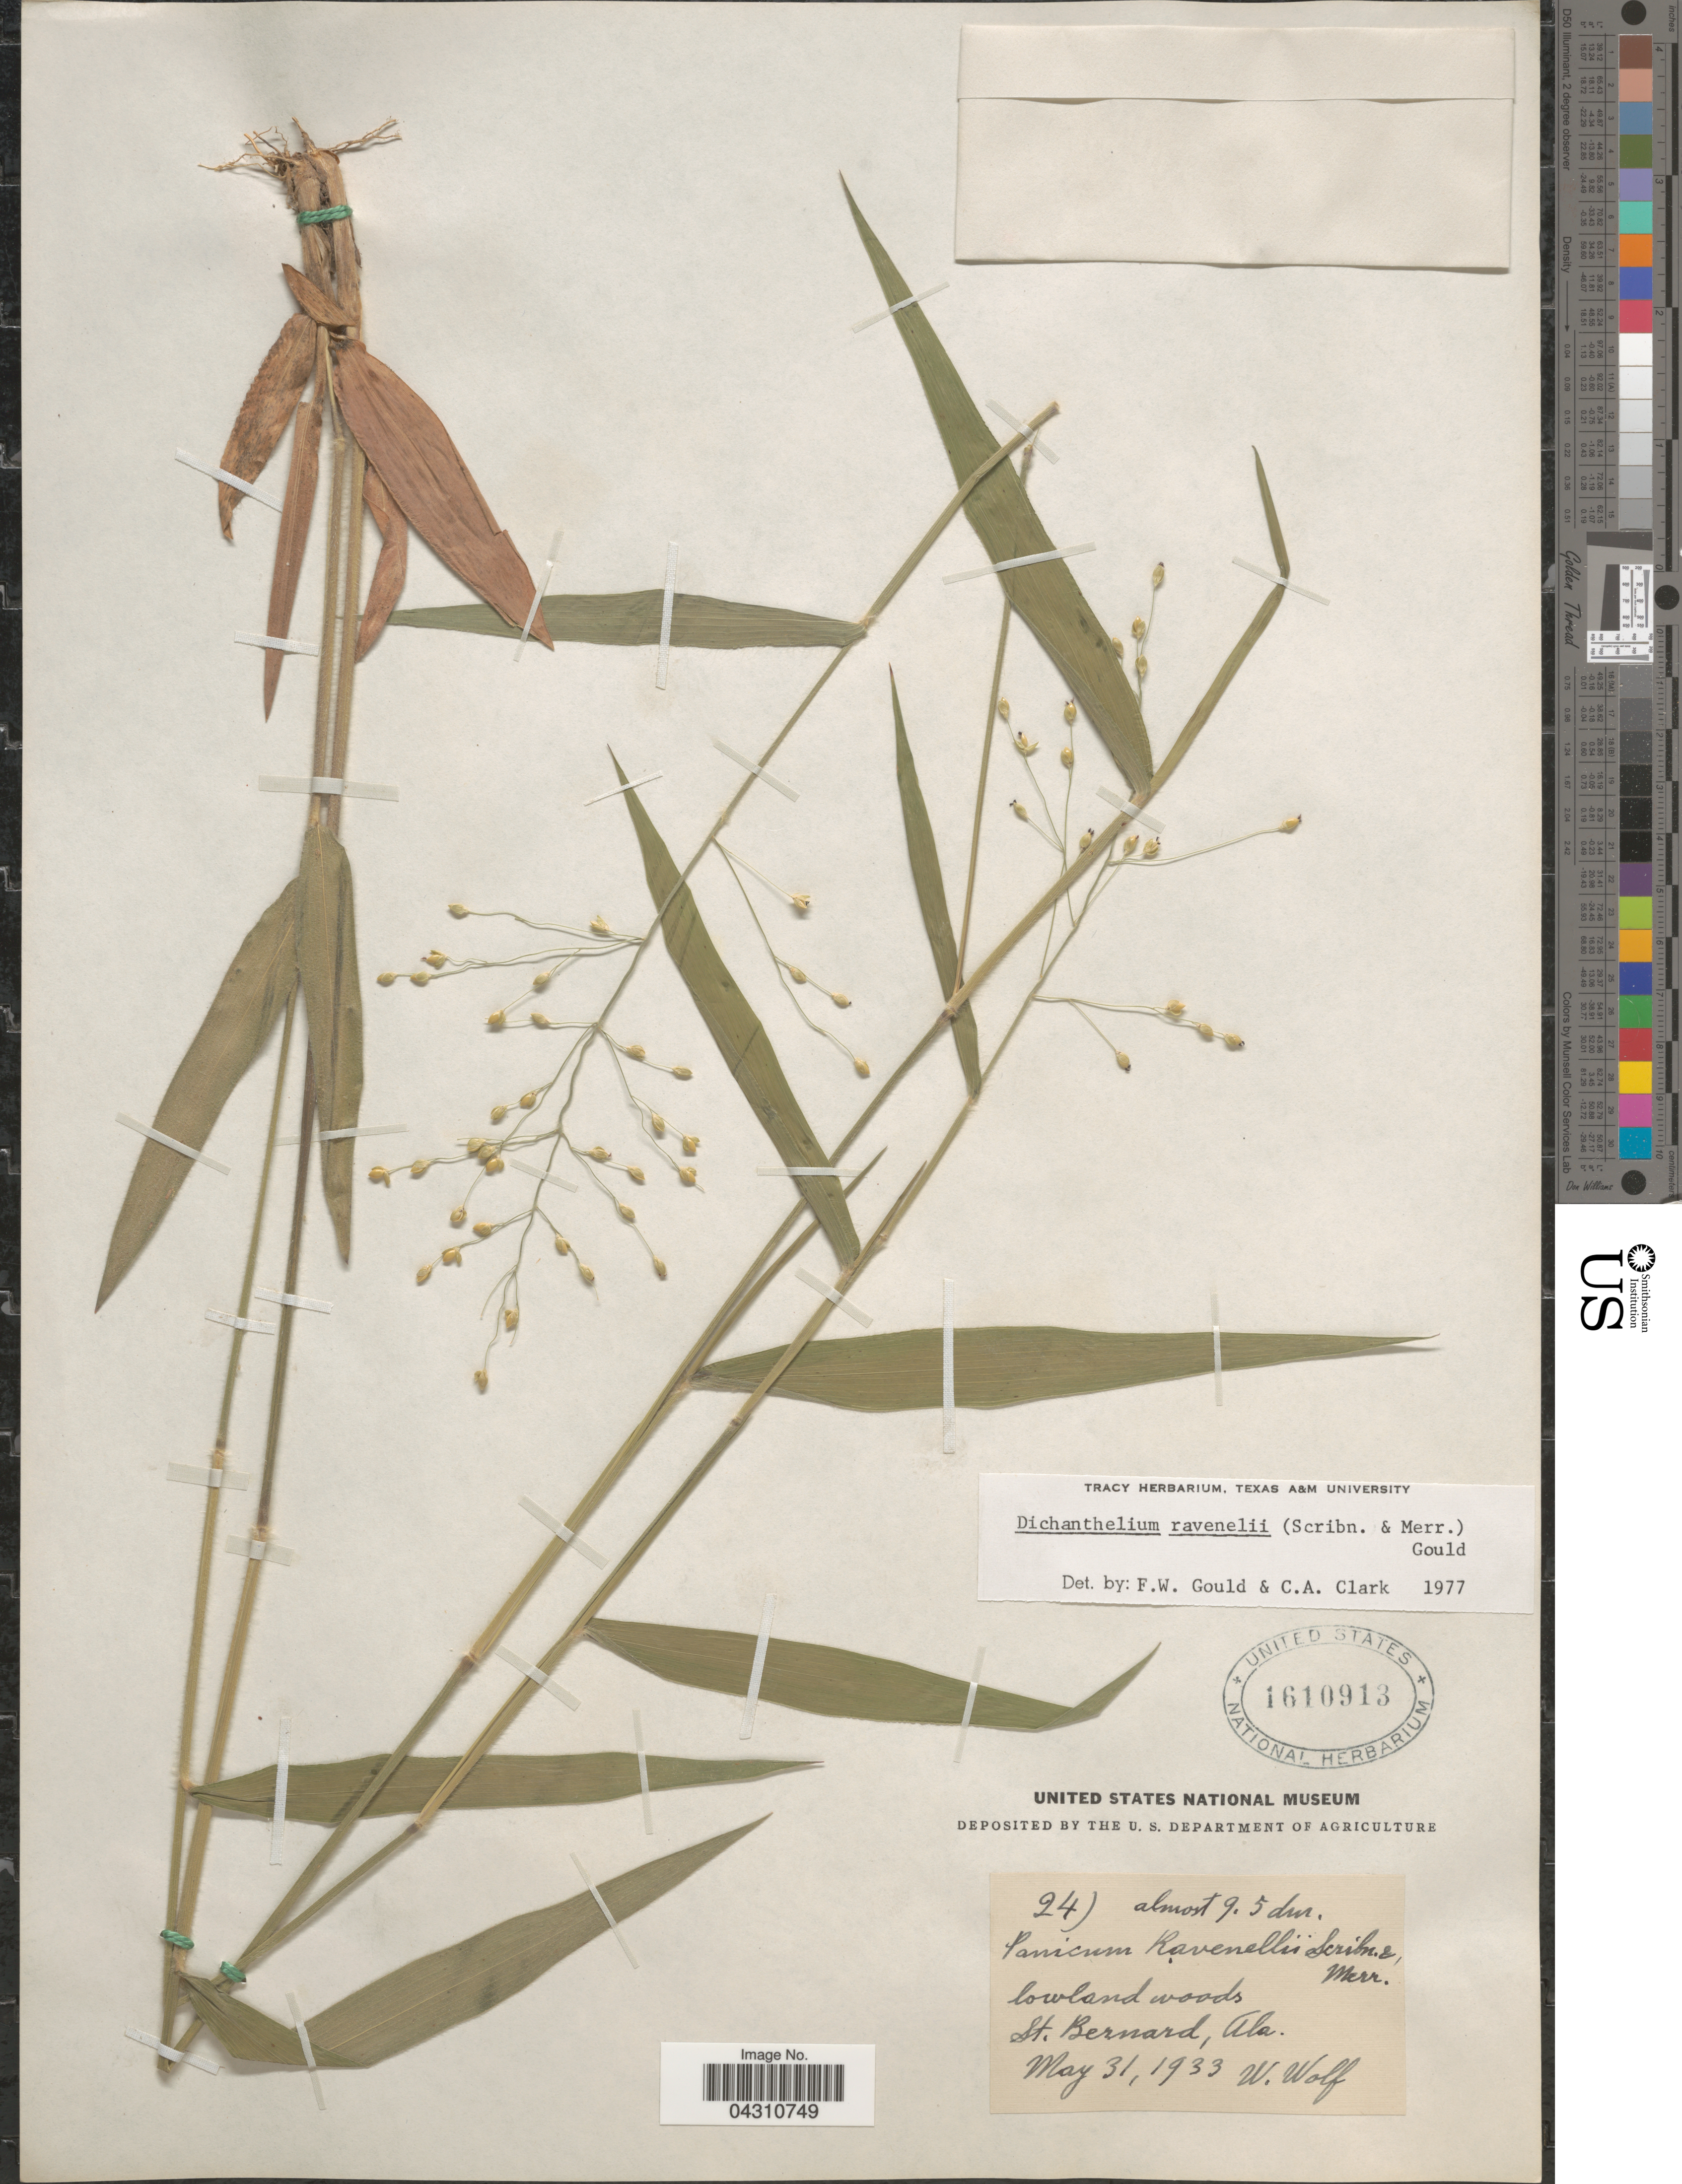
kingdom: Plantae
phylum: Tracheophyta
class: Liliopsida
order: Poales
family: Poaceae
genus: Dichanthelium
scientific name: Dichanthelium ravenelii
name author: (Scribn. & Merr.) Gould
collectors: W. Wolf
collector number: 24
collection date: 1933-05-31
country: United States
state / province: Alabama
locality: Lowland woods. St. Bernard.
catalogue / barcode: US 1610913